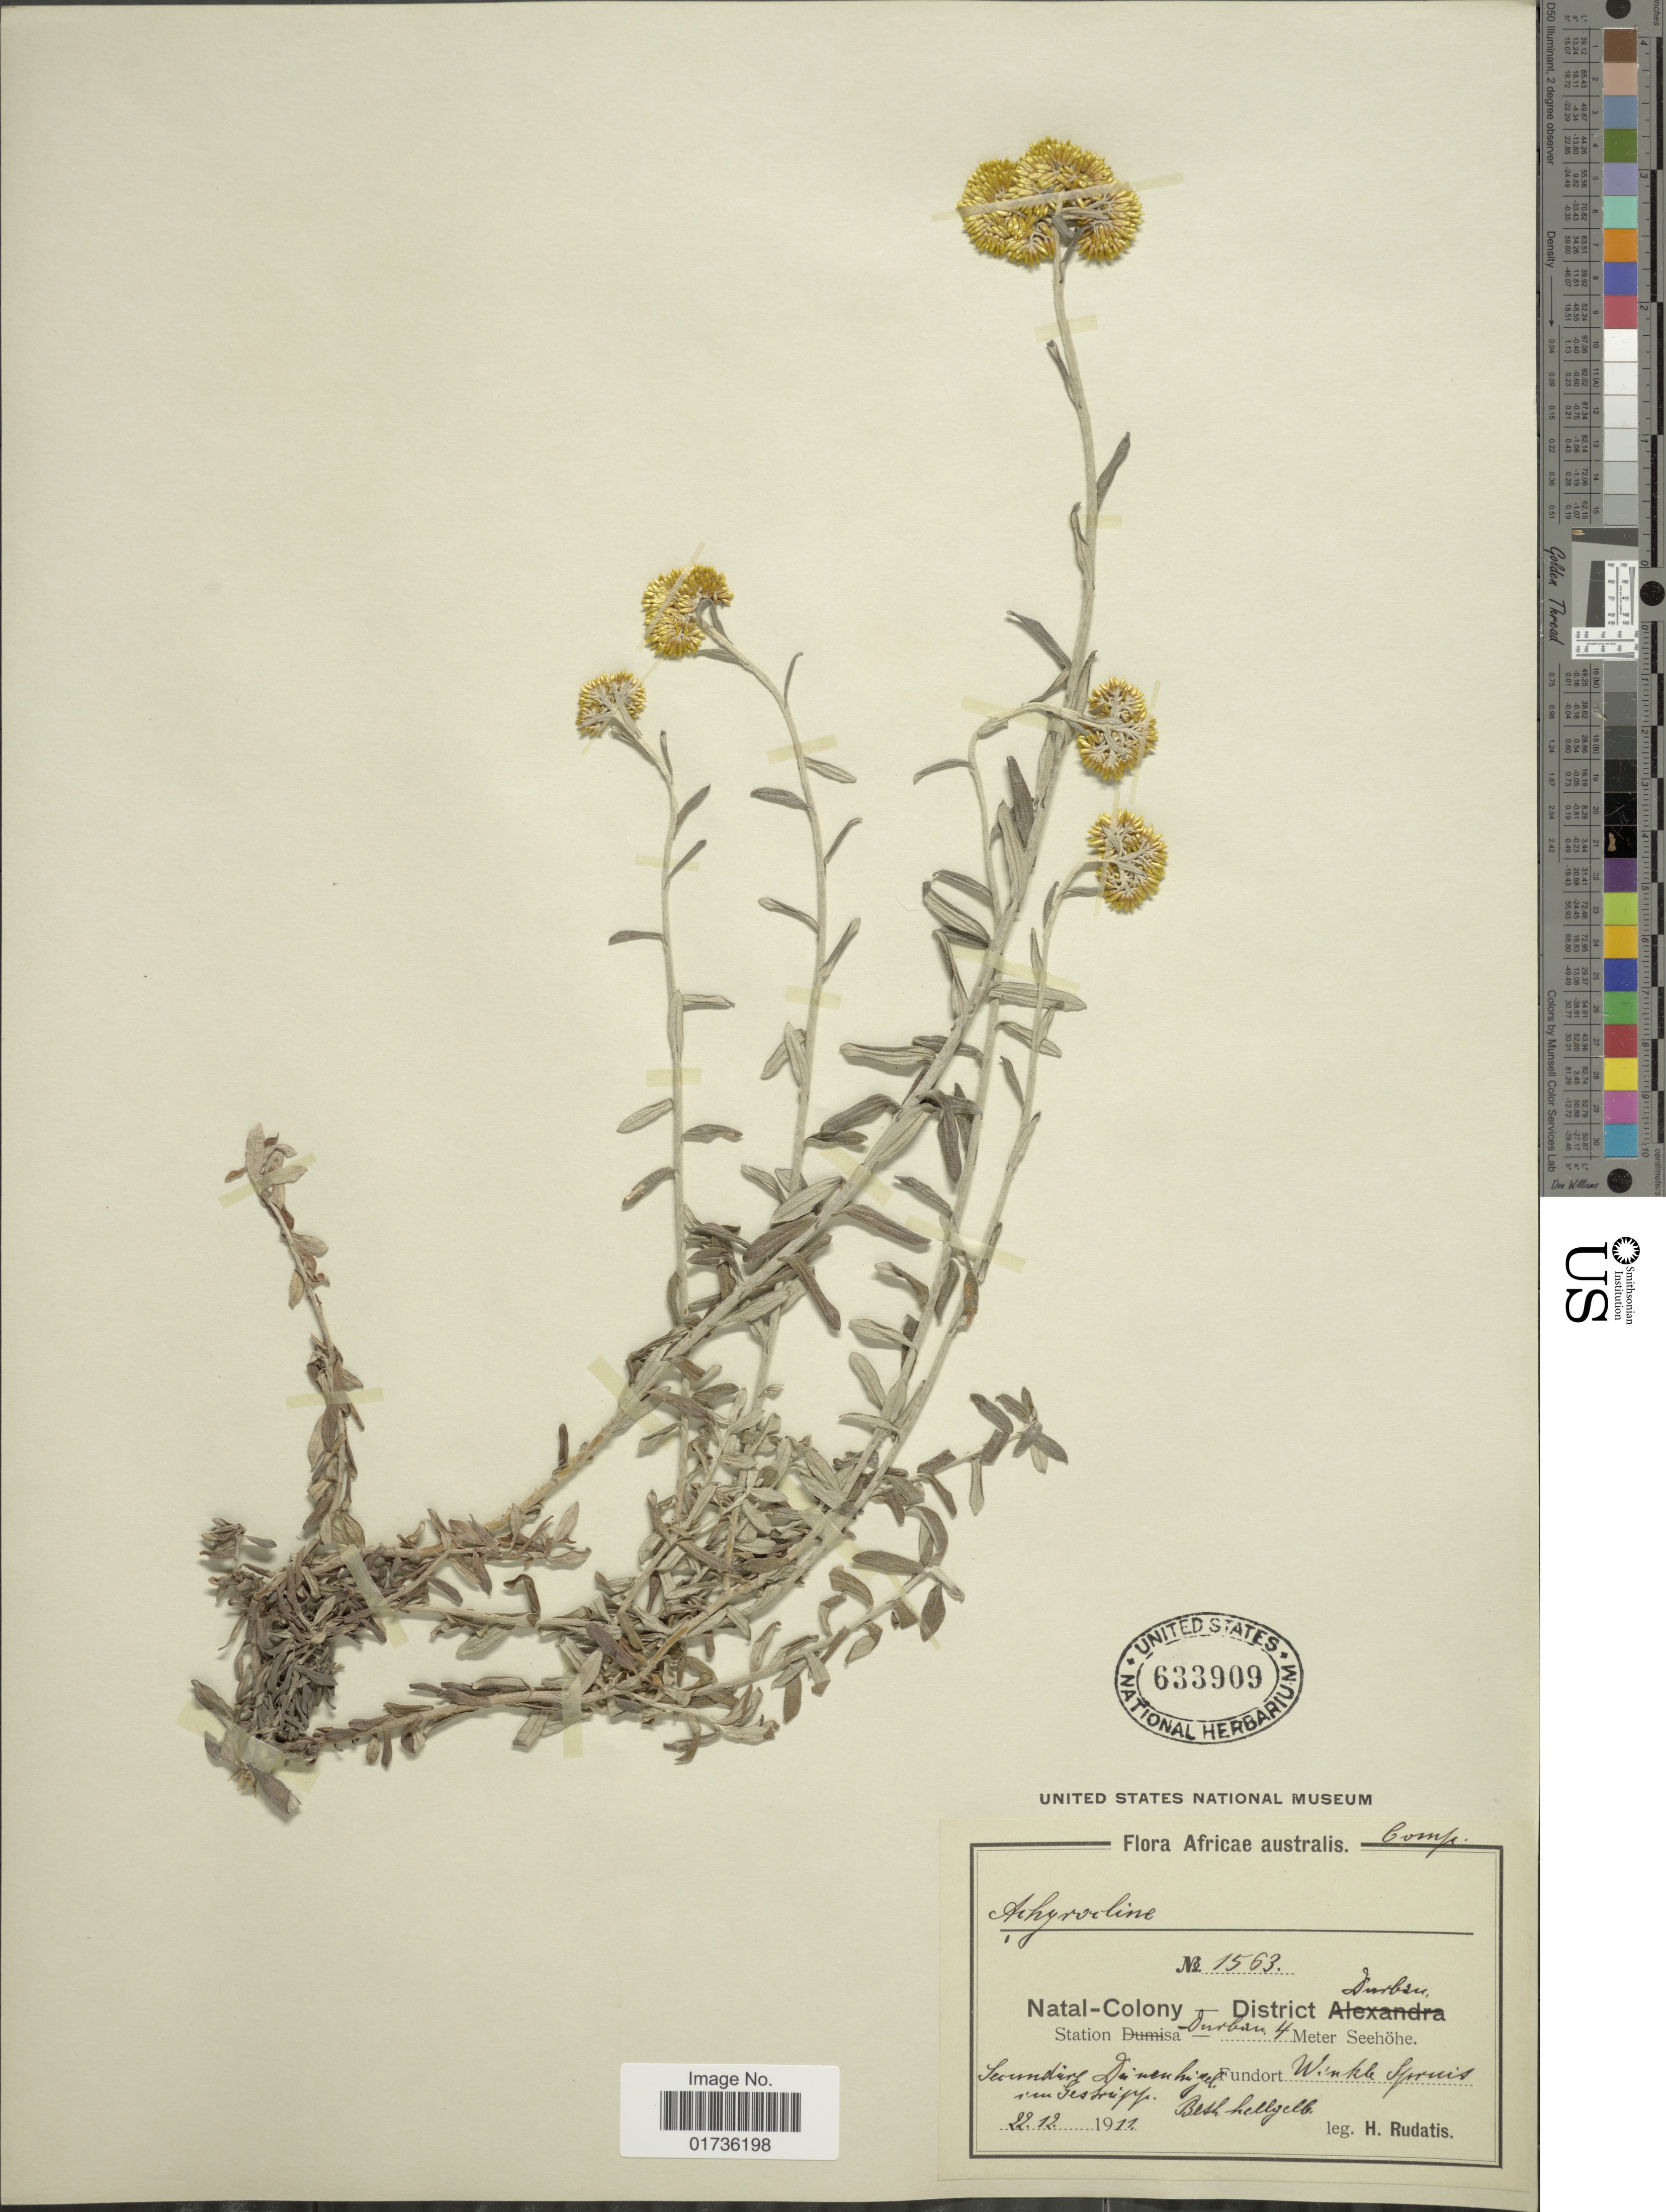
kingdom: Plantae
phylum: Tracheophyta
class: Magnoliopsida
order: Asterales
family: Asteraceae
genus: Achyrocline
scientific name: Achyrocline sp.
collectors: H. Rudatis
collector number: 1563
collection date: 1911-12-22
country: South Africa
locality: Africa australis, Natal-Colony - District Dur[illegible text], Station Durburn, Sandig [illegible text]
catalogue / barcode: US 633909